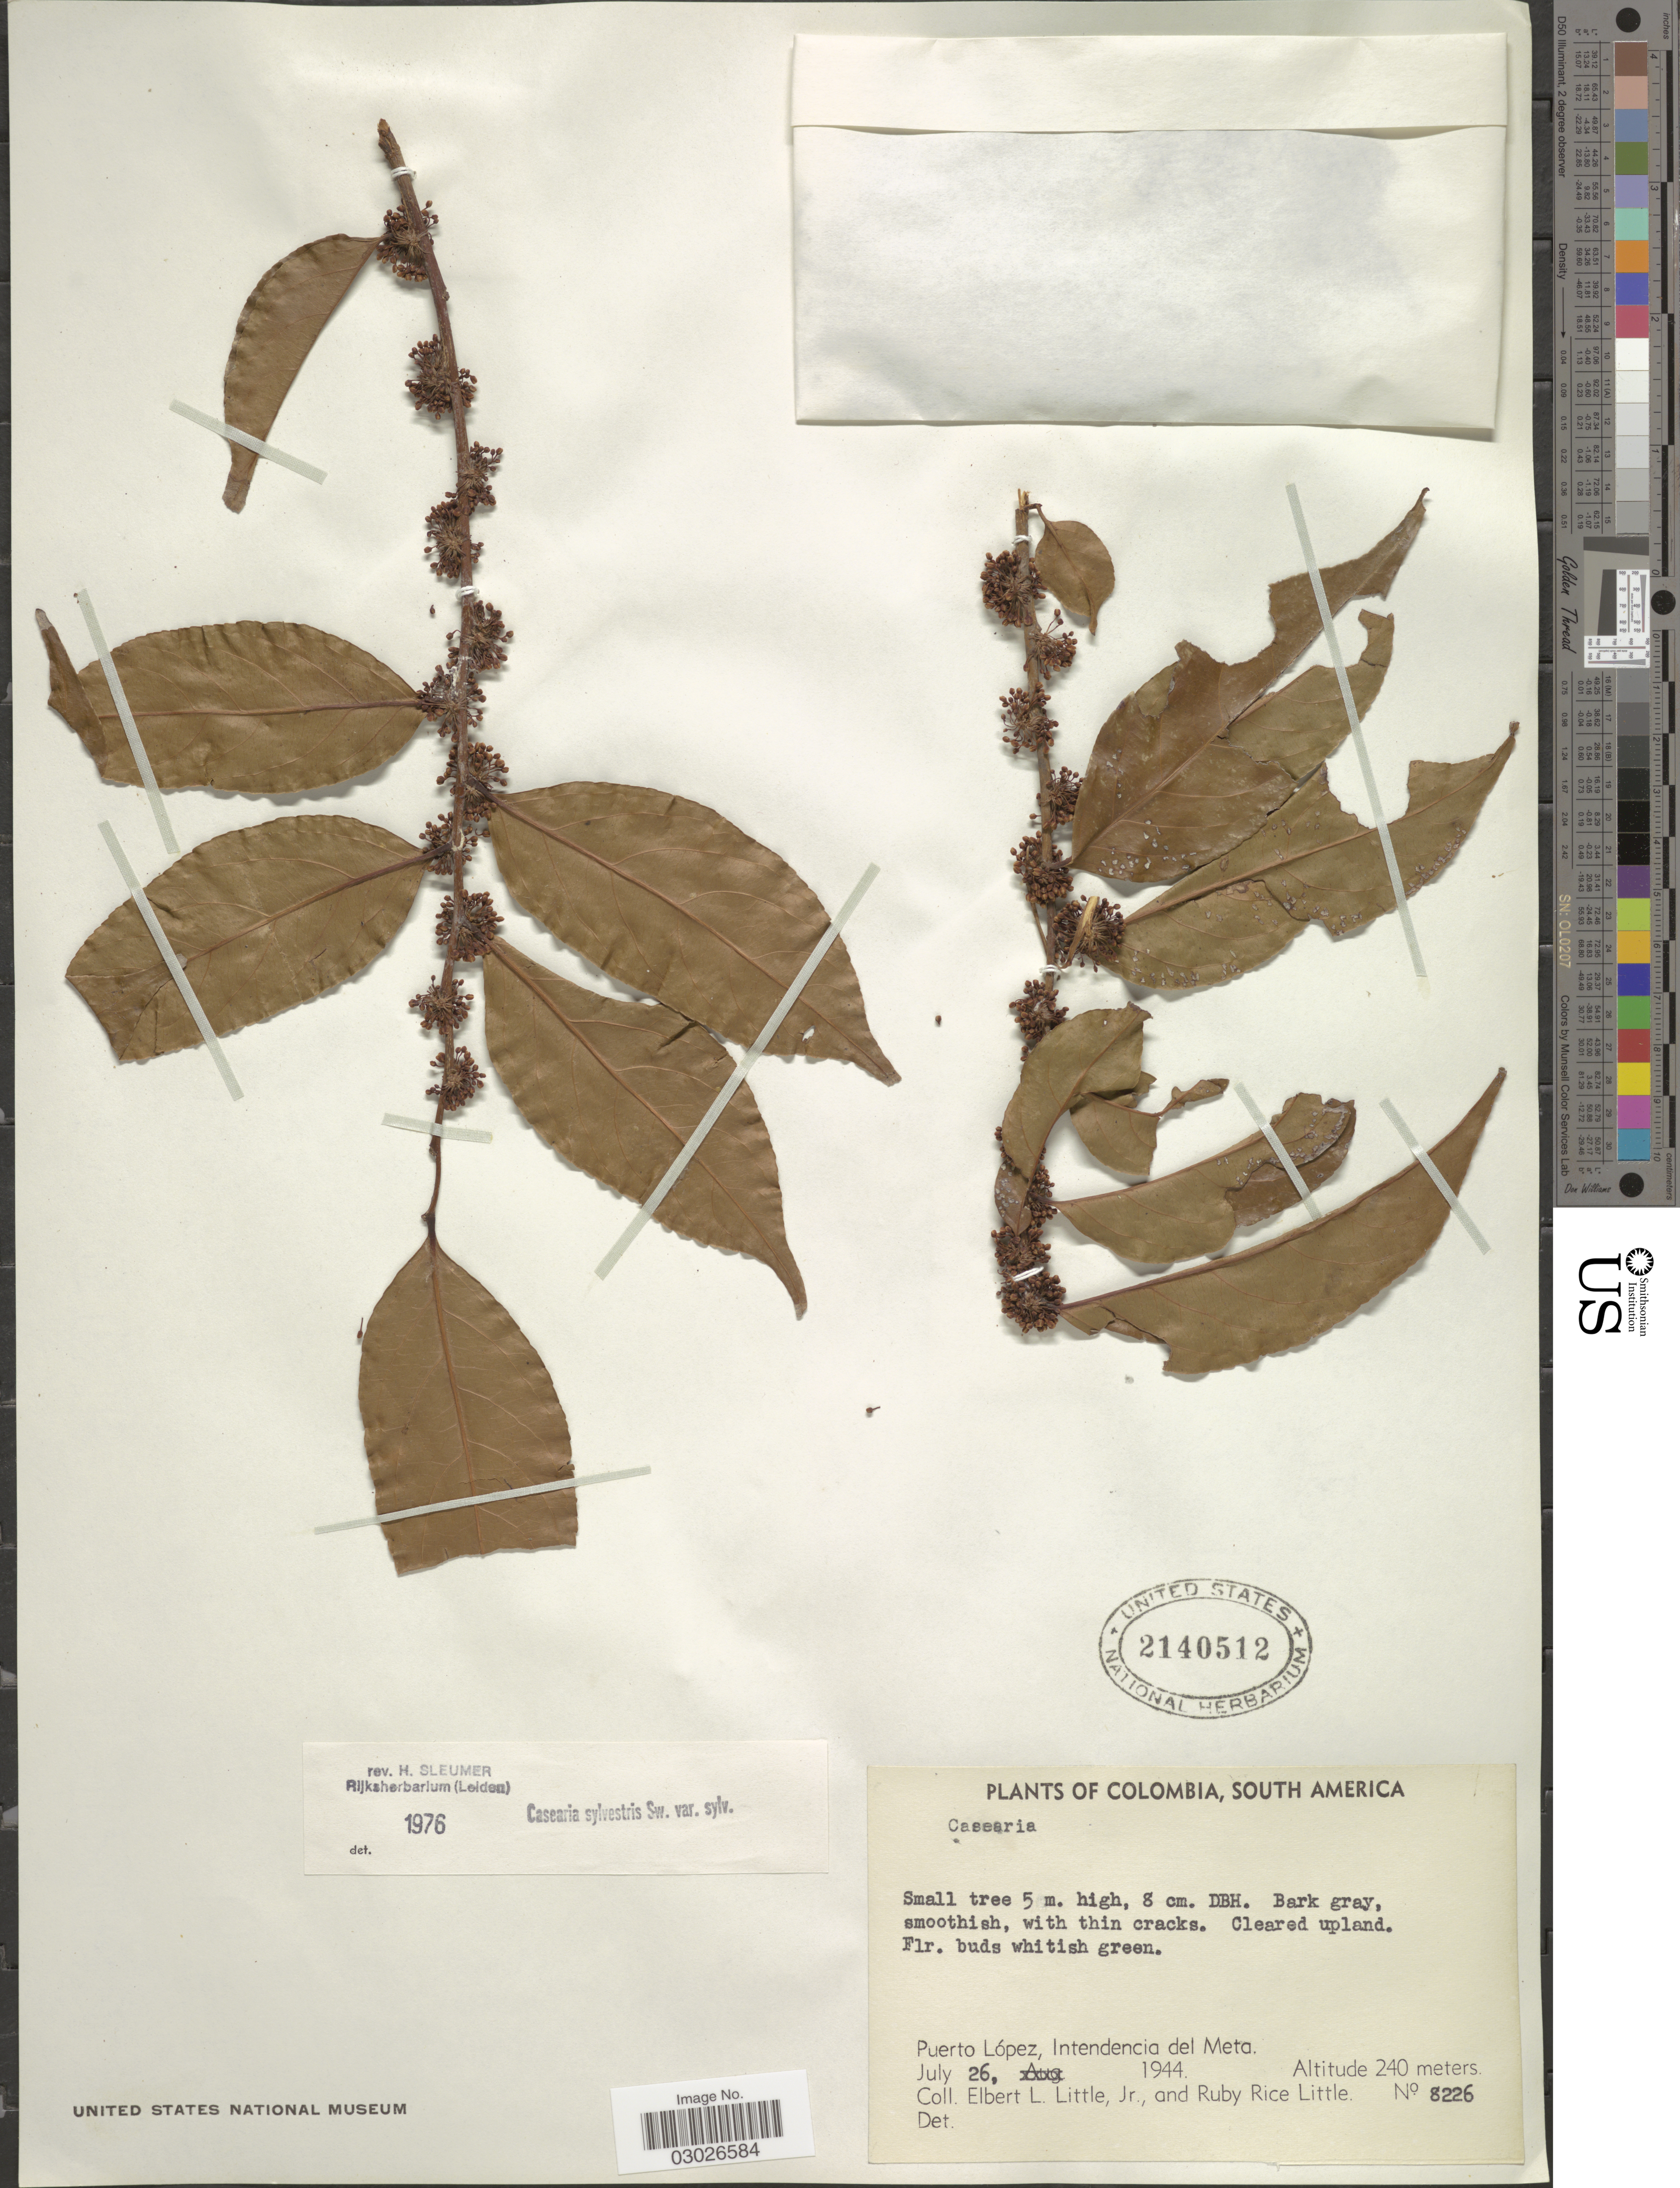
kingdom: Plantae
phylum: Tracheophyta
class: Magnoliopsida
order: Malpighiales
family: Salicaceae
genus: Casearia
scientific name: Casearia sylvestris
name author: Sw.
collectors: E. L. Little & R. R. Little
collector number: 8226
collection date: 1944-07-26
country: Colombia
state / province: Meta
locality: Puerto López, Intendencia del Meta.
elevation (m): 240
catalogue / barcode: US 2140512